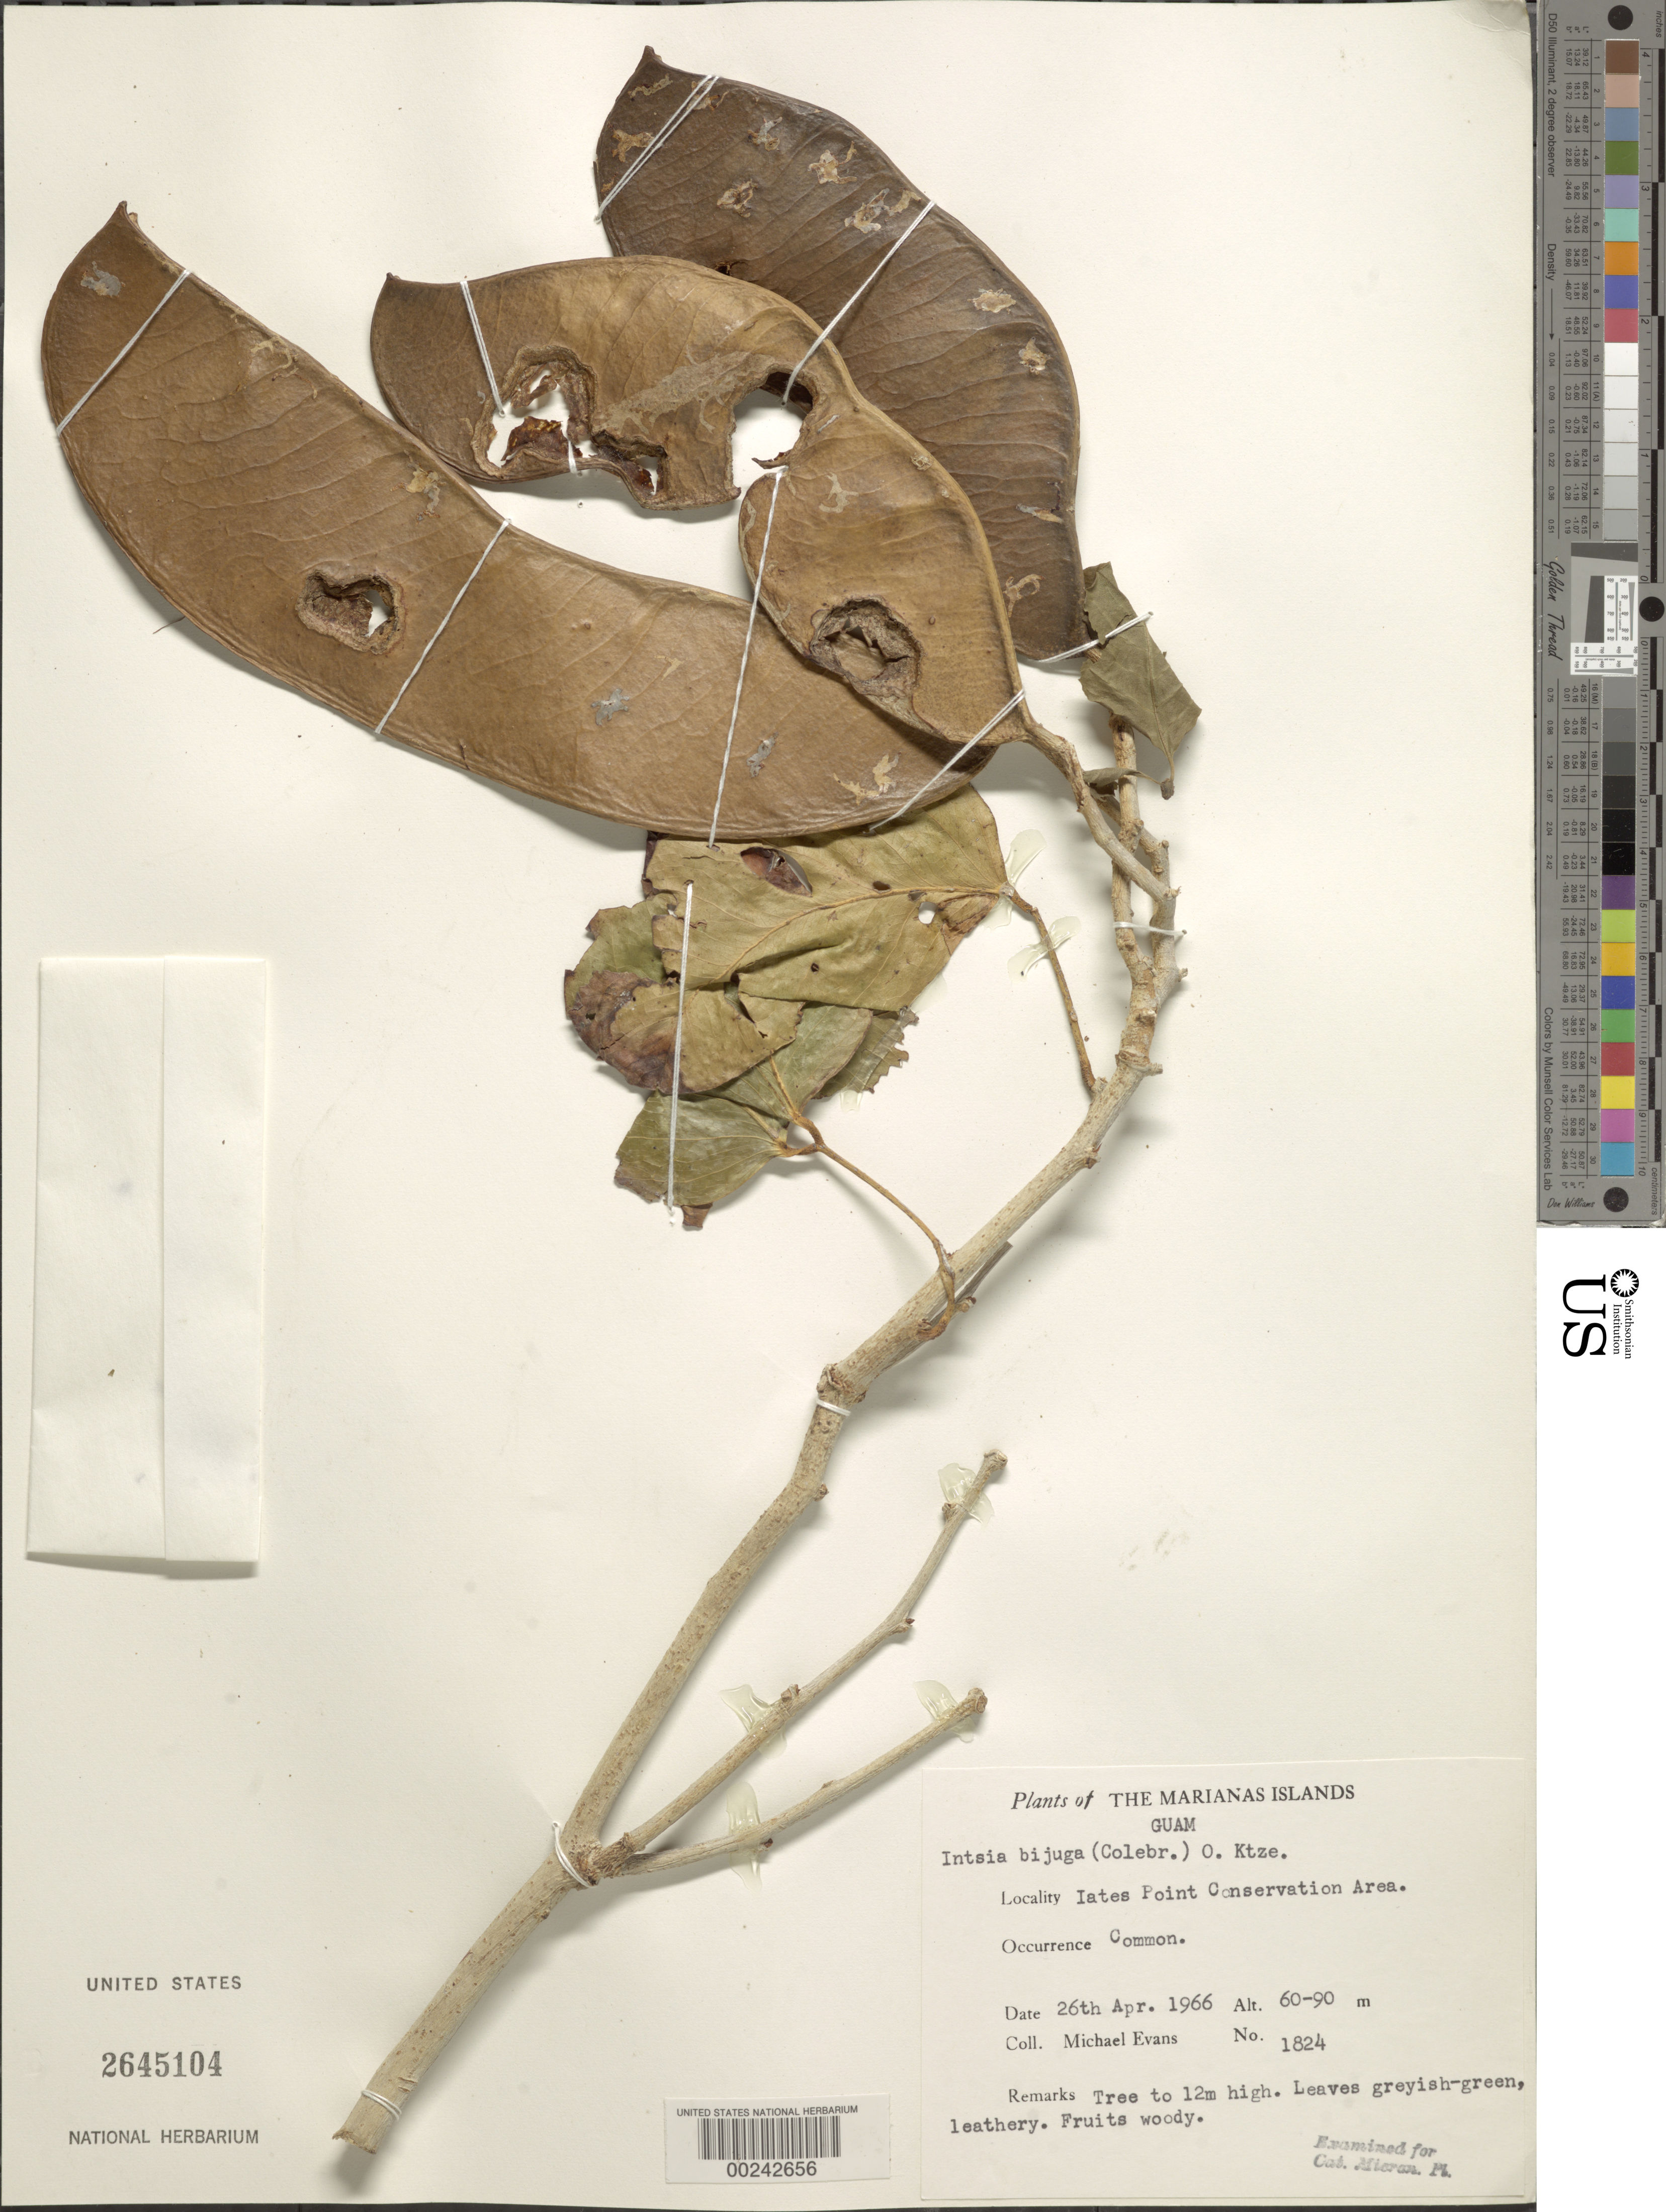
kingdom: Plantae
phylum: Tracheophyta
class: Magnoliopsida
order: Fabales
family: Fabaceae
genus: Intsia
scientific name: Intsia bijuga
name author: (Colebr.) Kuntze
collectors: M. Evans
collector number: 1824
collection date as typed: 26 Apr 1966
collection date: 1966-04-26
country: Guam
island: Guam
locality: Iates point conservation area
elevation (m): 60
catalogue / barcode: US 2645104